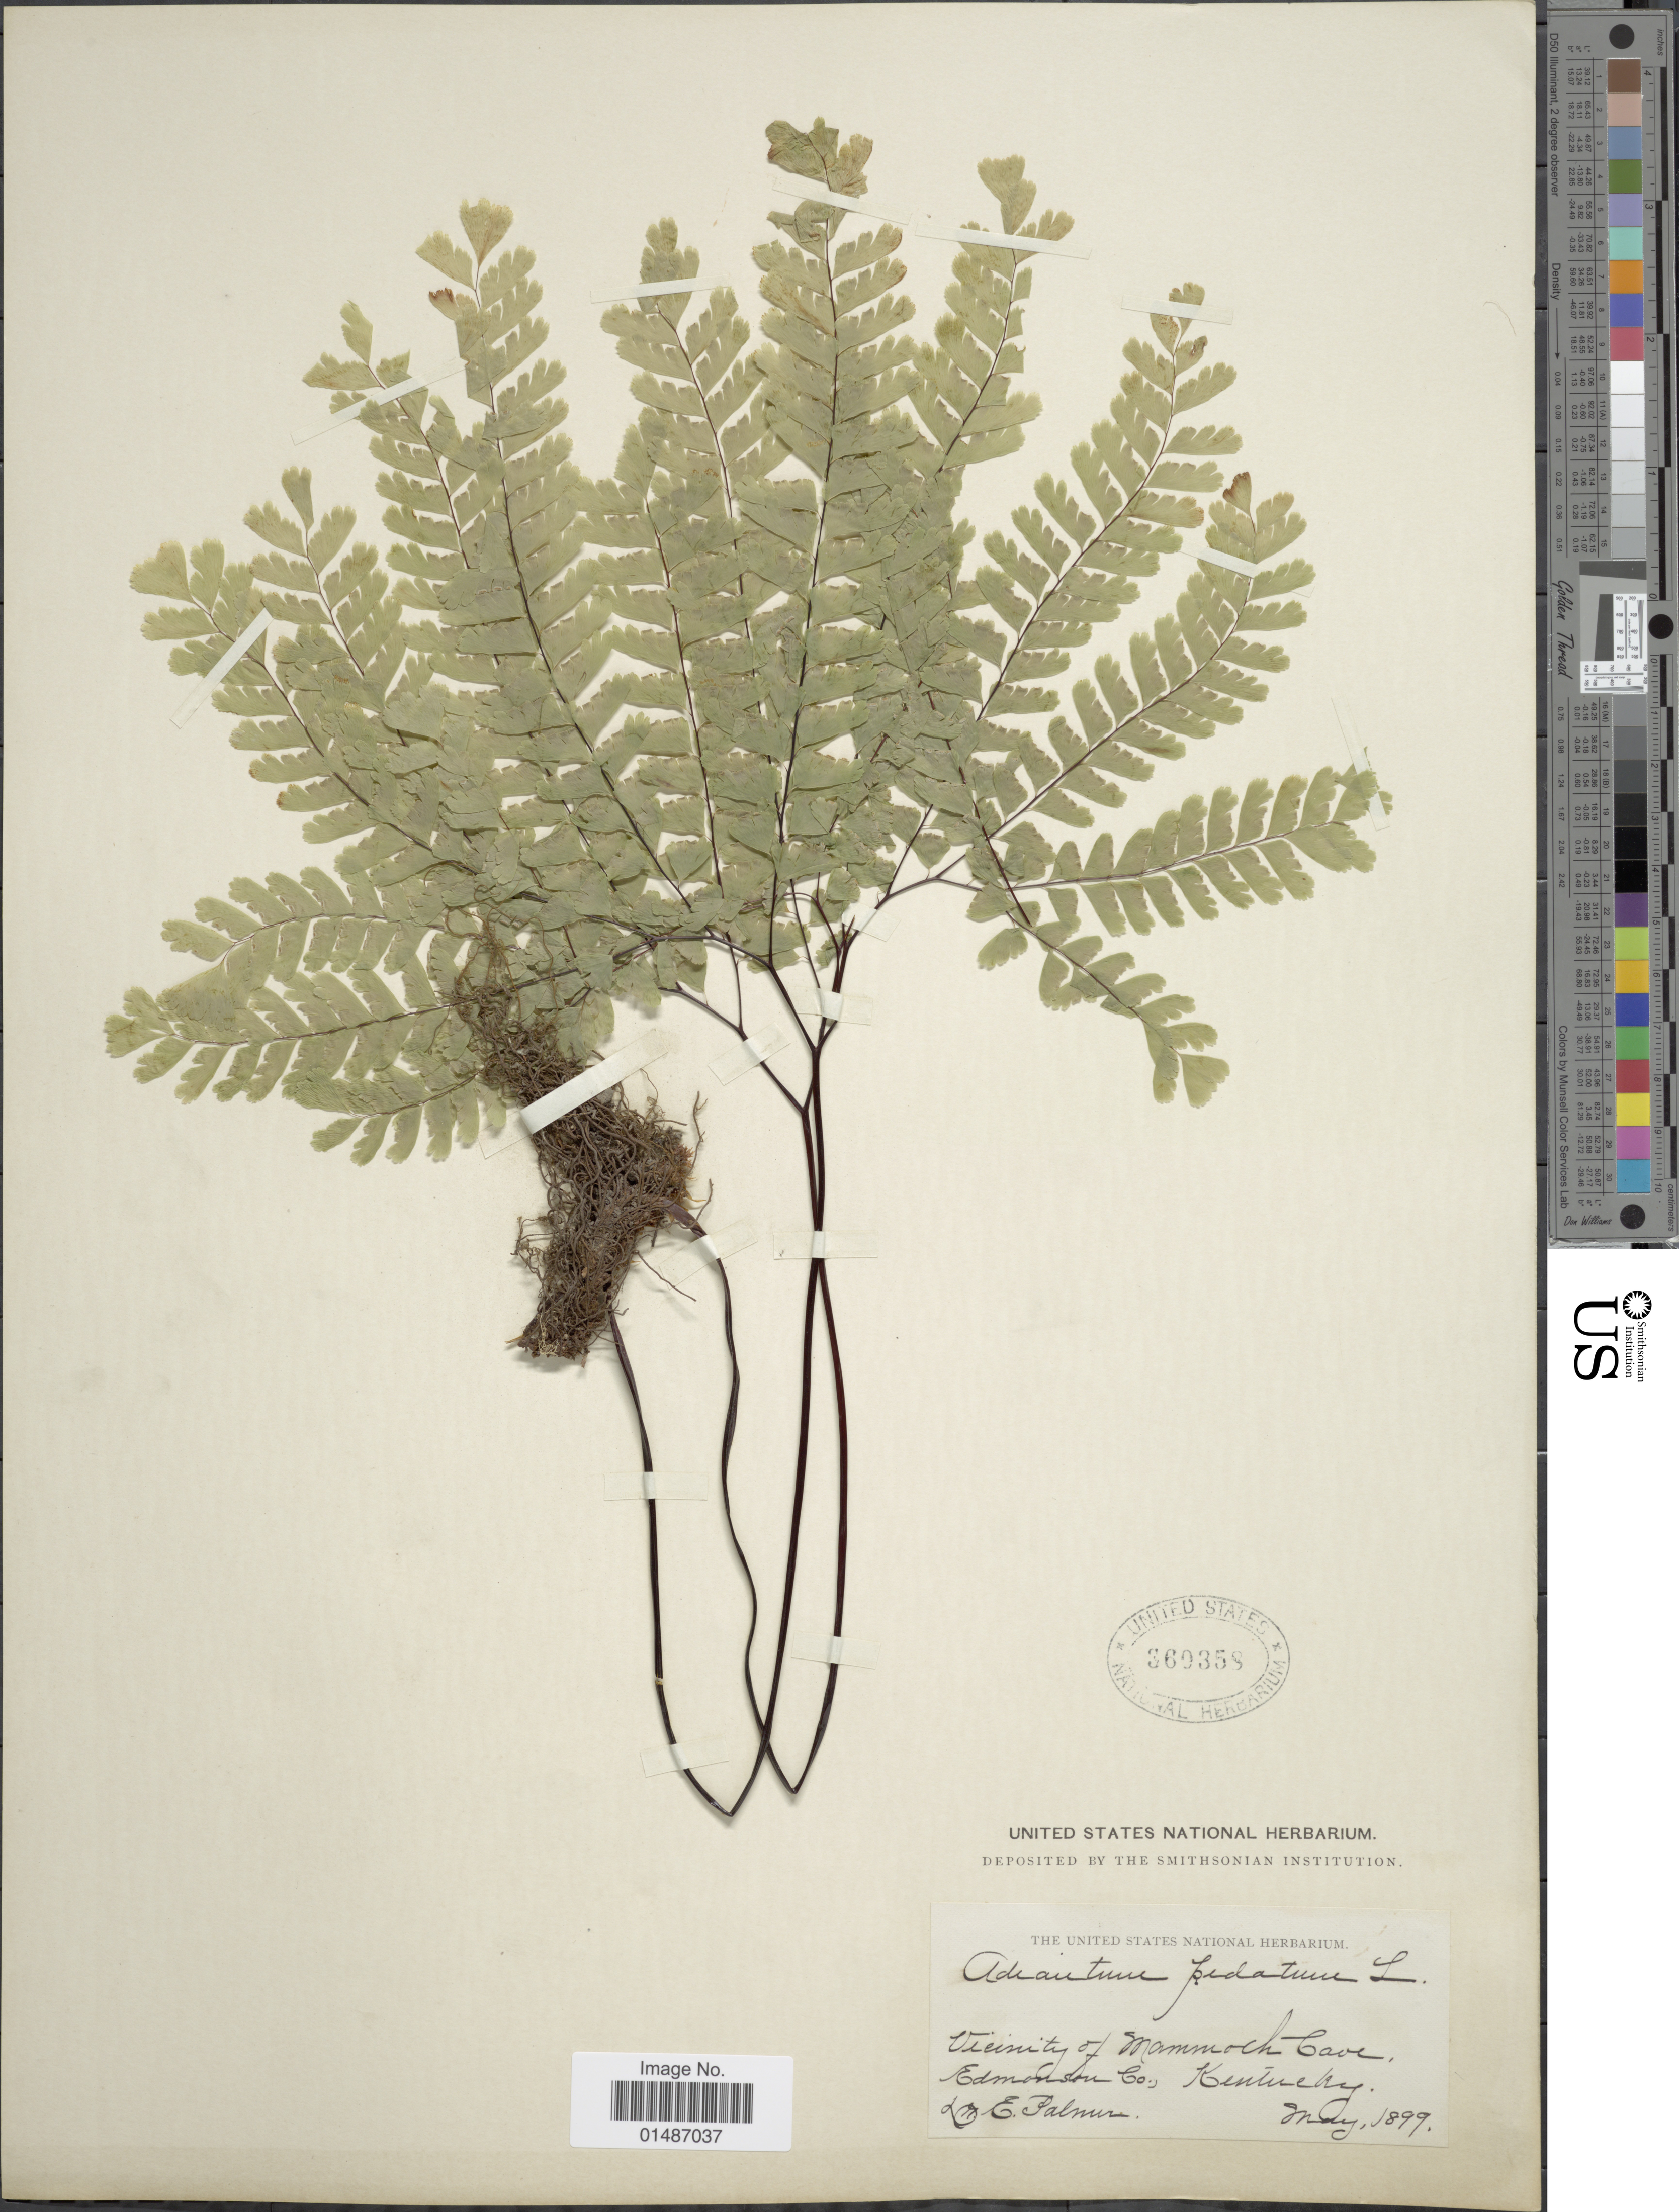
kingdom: Plantae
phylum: Tracheophyta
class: Polypodiopsida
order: Polypodiales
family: Pteridaceae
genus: Adiantum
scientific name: Adiantum pedatum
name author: L.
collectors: L. E. Palmer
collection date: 1899-05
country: United States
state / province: Kentucky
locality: Vicinity of Mammock Cave. Edmonson Co.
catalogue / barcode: US 360358